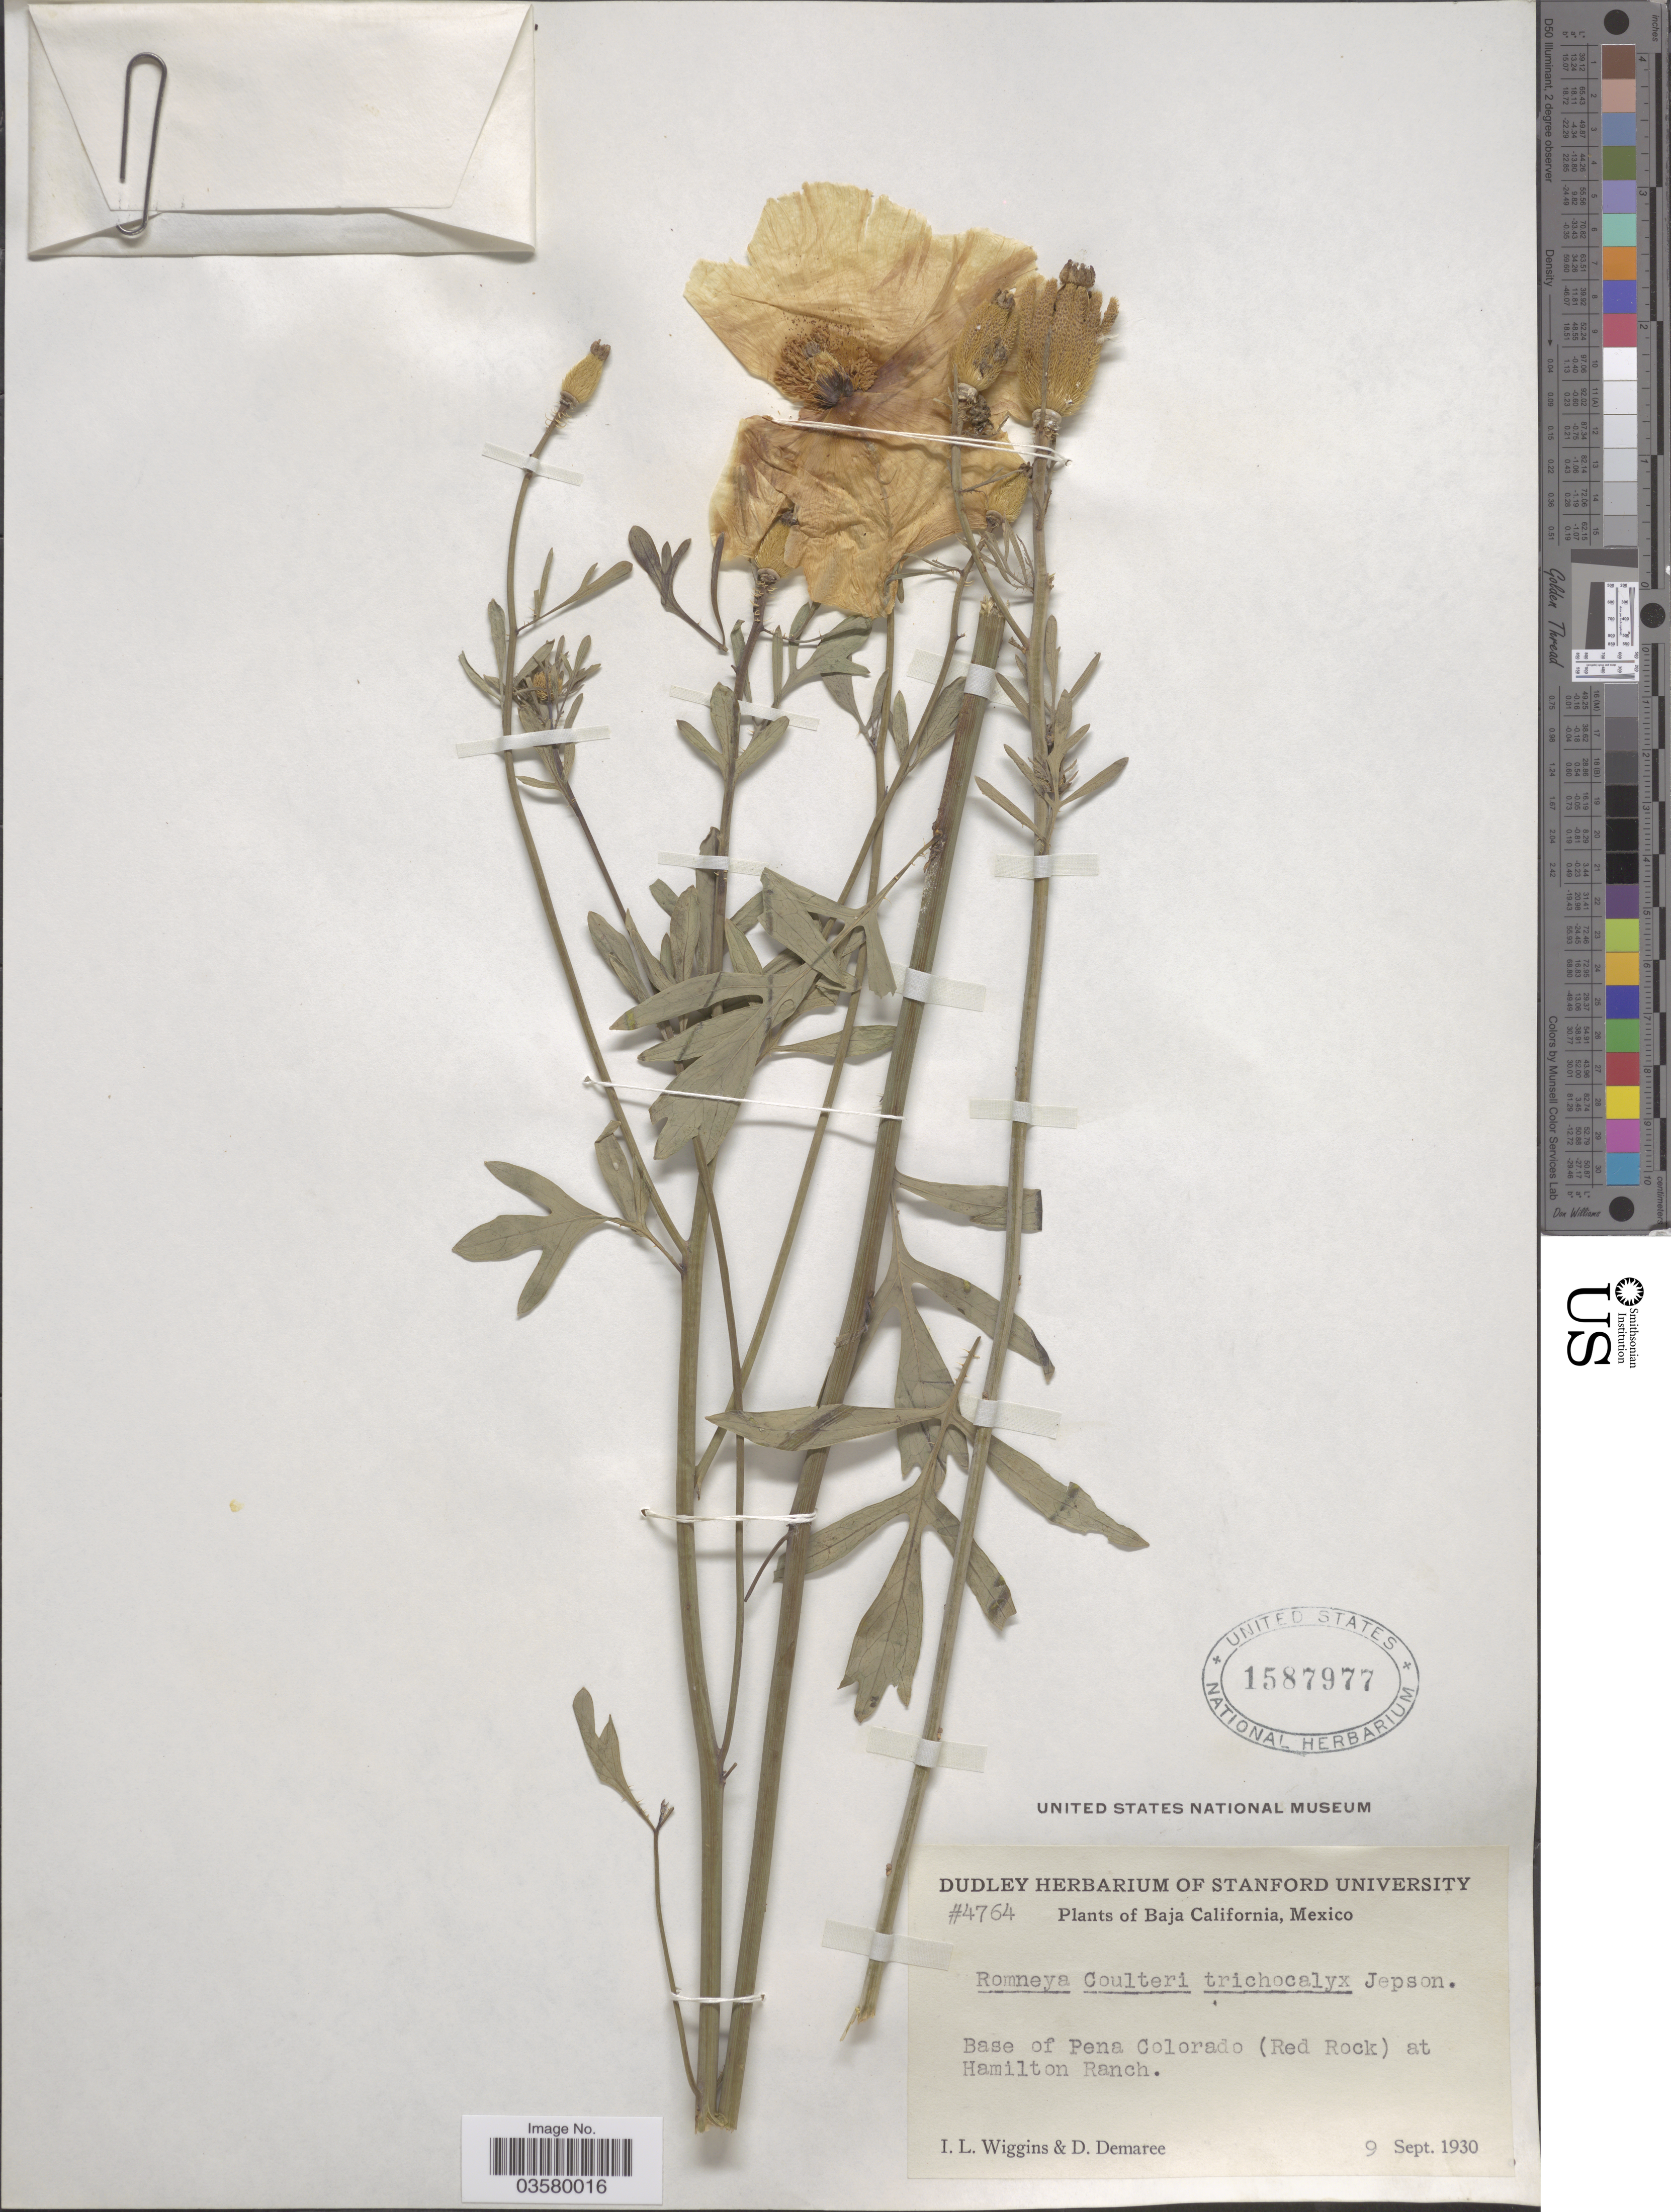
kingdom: Plantae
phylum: Tracheophyta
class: Magnoliopsida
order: Ranunculales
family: Papaveraceae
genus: Romneya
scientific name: Romneya coulteri var. trichocalyx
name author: (Eastw.) Jeps.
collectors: I. L. Wiggins & D. Demaree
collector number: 4764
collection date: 1930-09-09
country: Mexico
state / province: Baja California Norte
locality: Base of Pena Colorado (Red Rock) at Hamilton Ranch.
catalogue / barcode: US 1587977